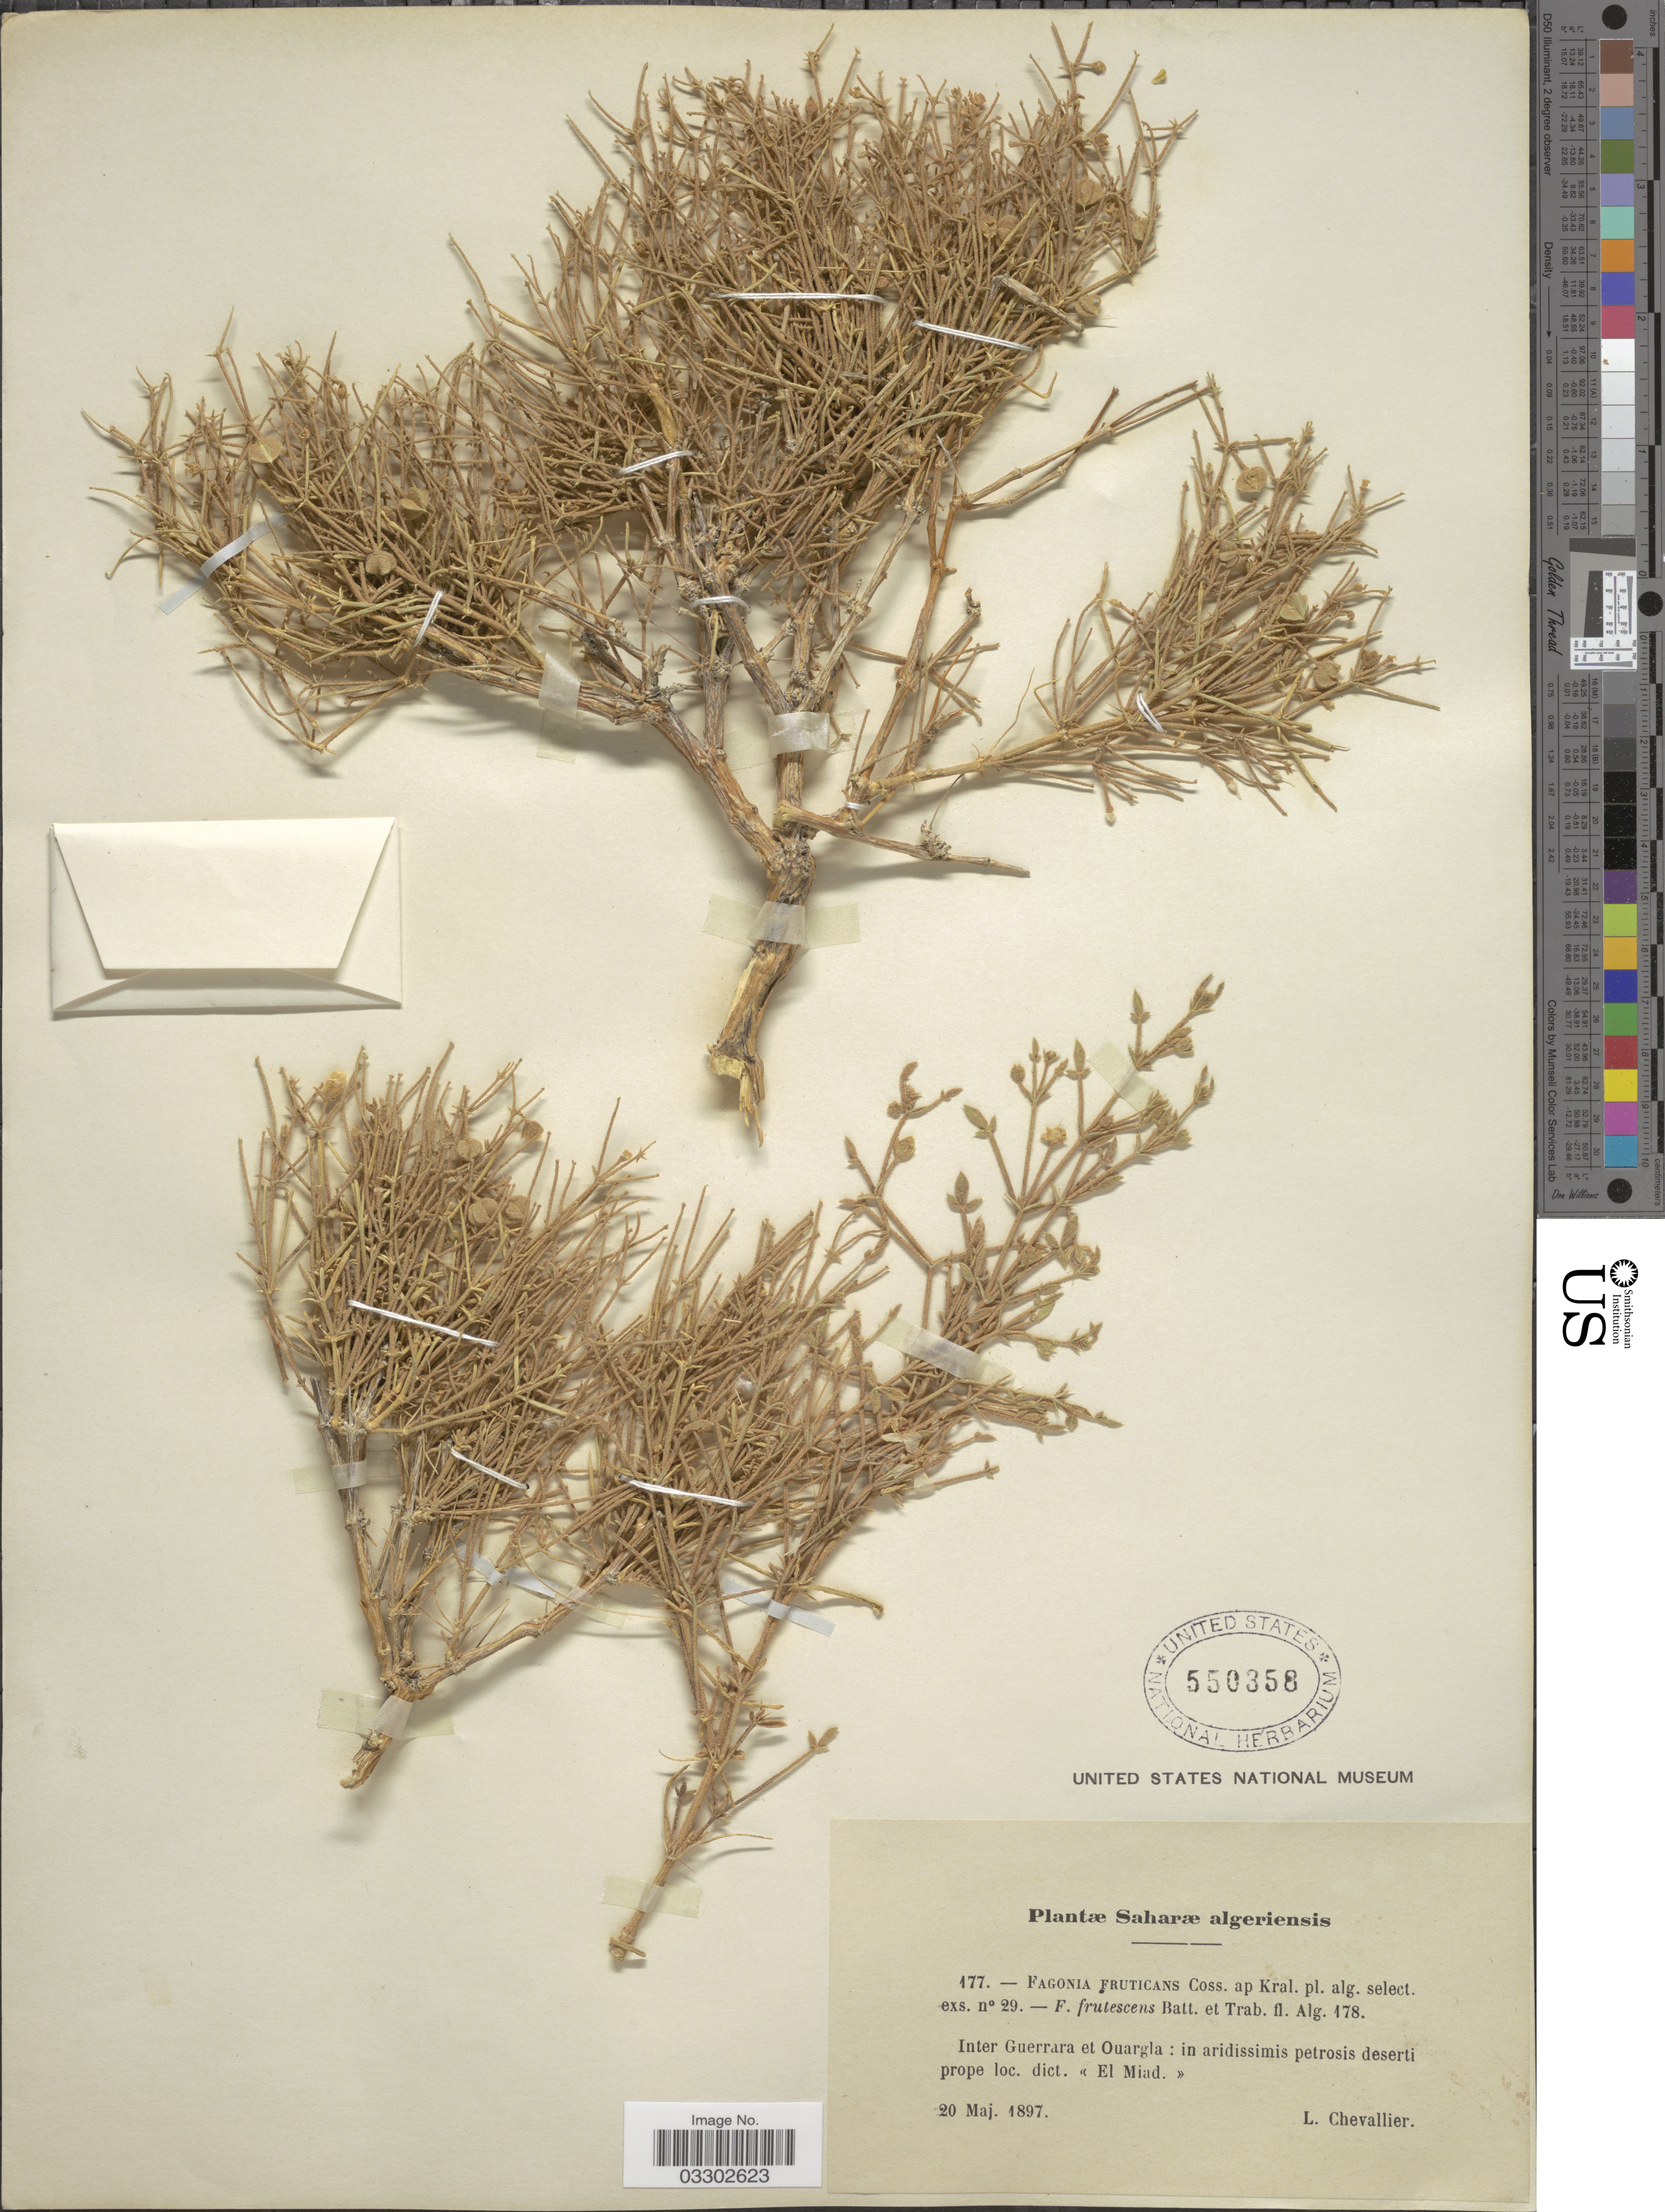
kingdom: Plantae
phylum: Tracheophyta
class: Magnoliopsida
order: Zygophyllales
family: Zygophyllaceae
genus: Fagonia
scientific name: Fagonia fruticans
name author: Coss. ex T. Anderson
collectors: L. Chevallier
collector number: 177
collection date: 1897-05-20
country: Algeria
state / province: Ouargla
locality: Saharæ algeriensis. Inter Guerrara et Ouargla: in aridissimis petrosis deserti prope loc. dict. « El Miad. »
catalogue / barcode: US 550358